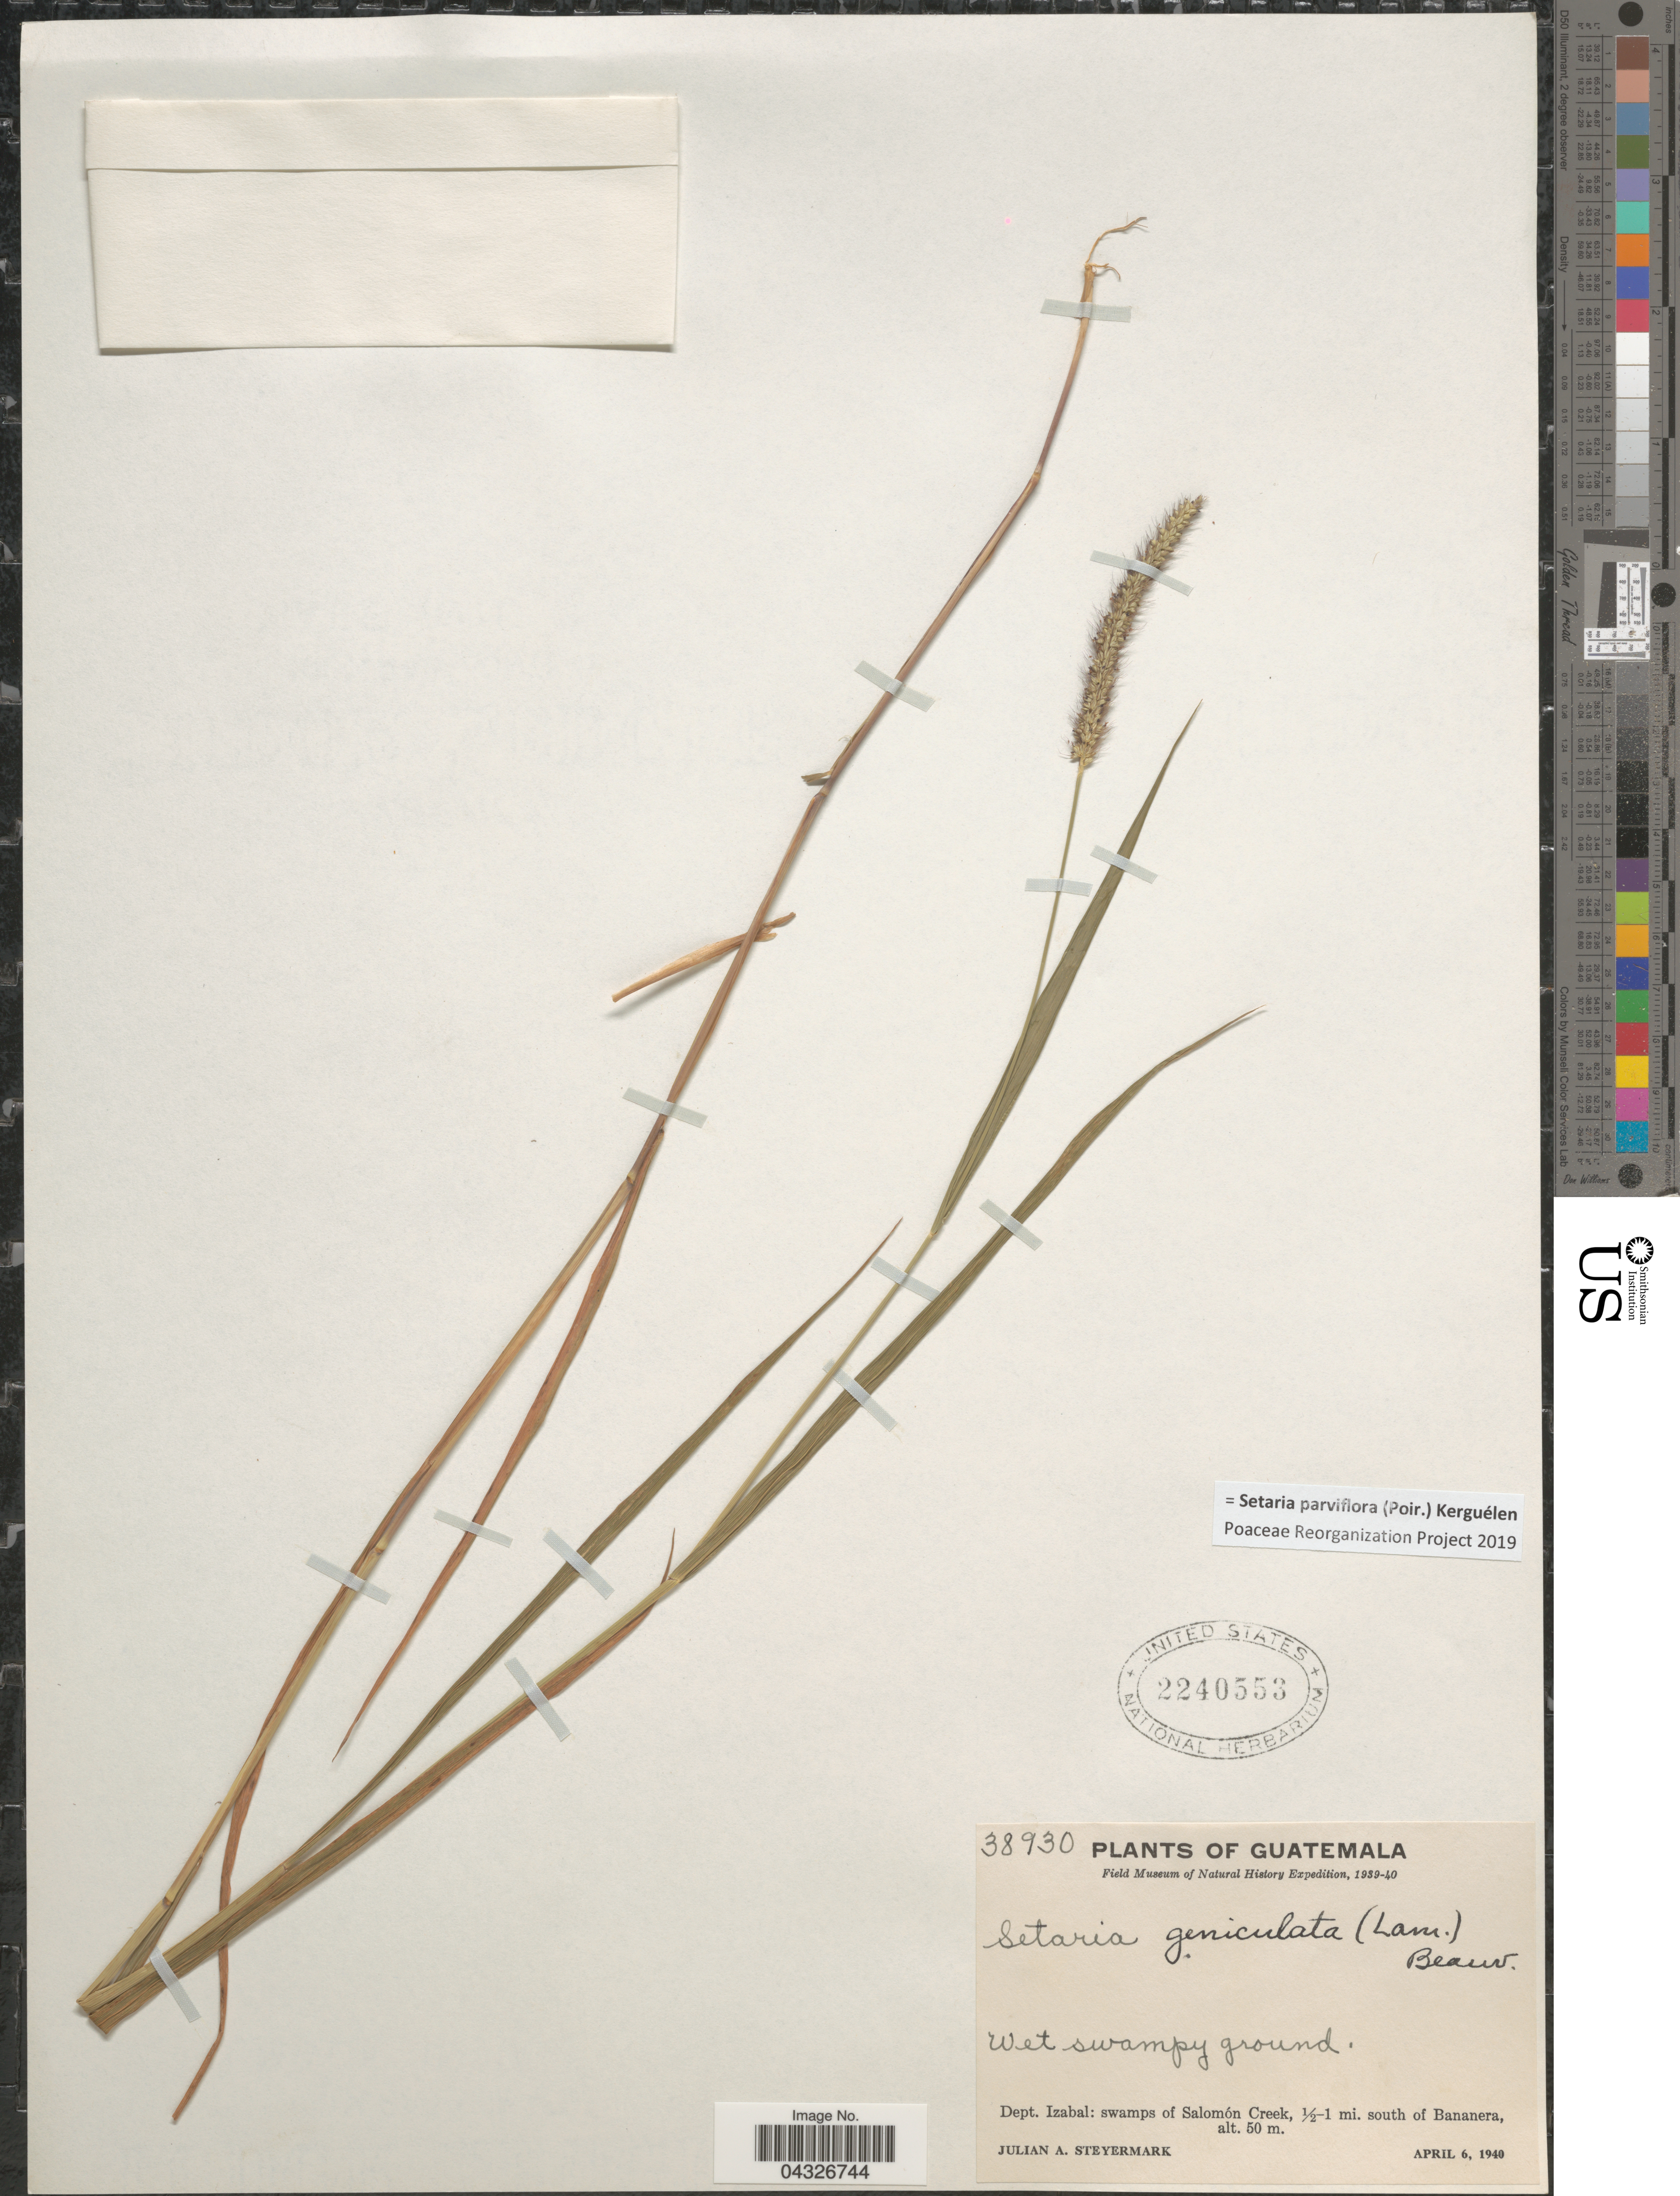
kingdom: Plantae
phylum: Tracheophyta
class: Liliopsida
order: Poales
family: Poaceae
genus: Setaria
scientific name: Setaria parviflora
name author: (Poir.) Kerguélen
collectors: J. Steyermark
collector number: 38930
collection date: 1940-04-06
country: Guatemala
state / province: Izabal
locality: Field Museum of Natural History Expedition, 1939-40. Dept. Izabal: swamps of Salomón Creek, ½-1 mi. south of Bananera.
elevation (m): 50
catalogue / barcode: US 2240553